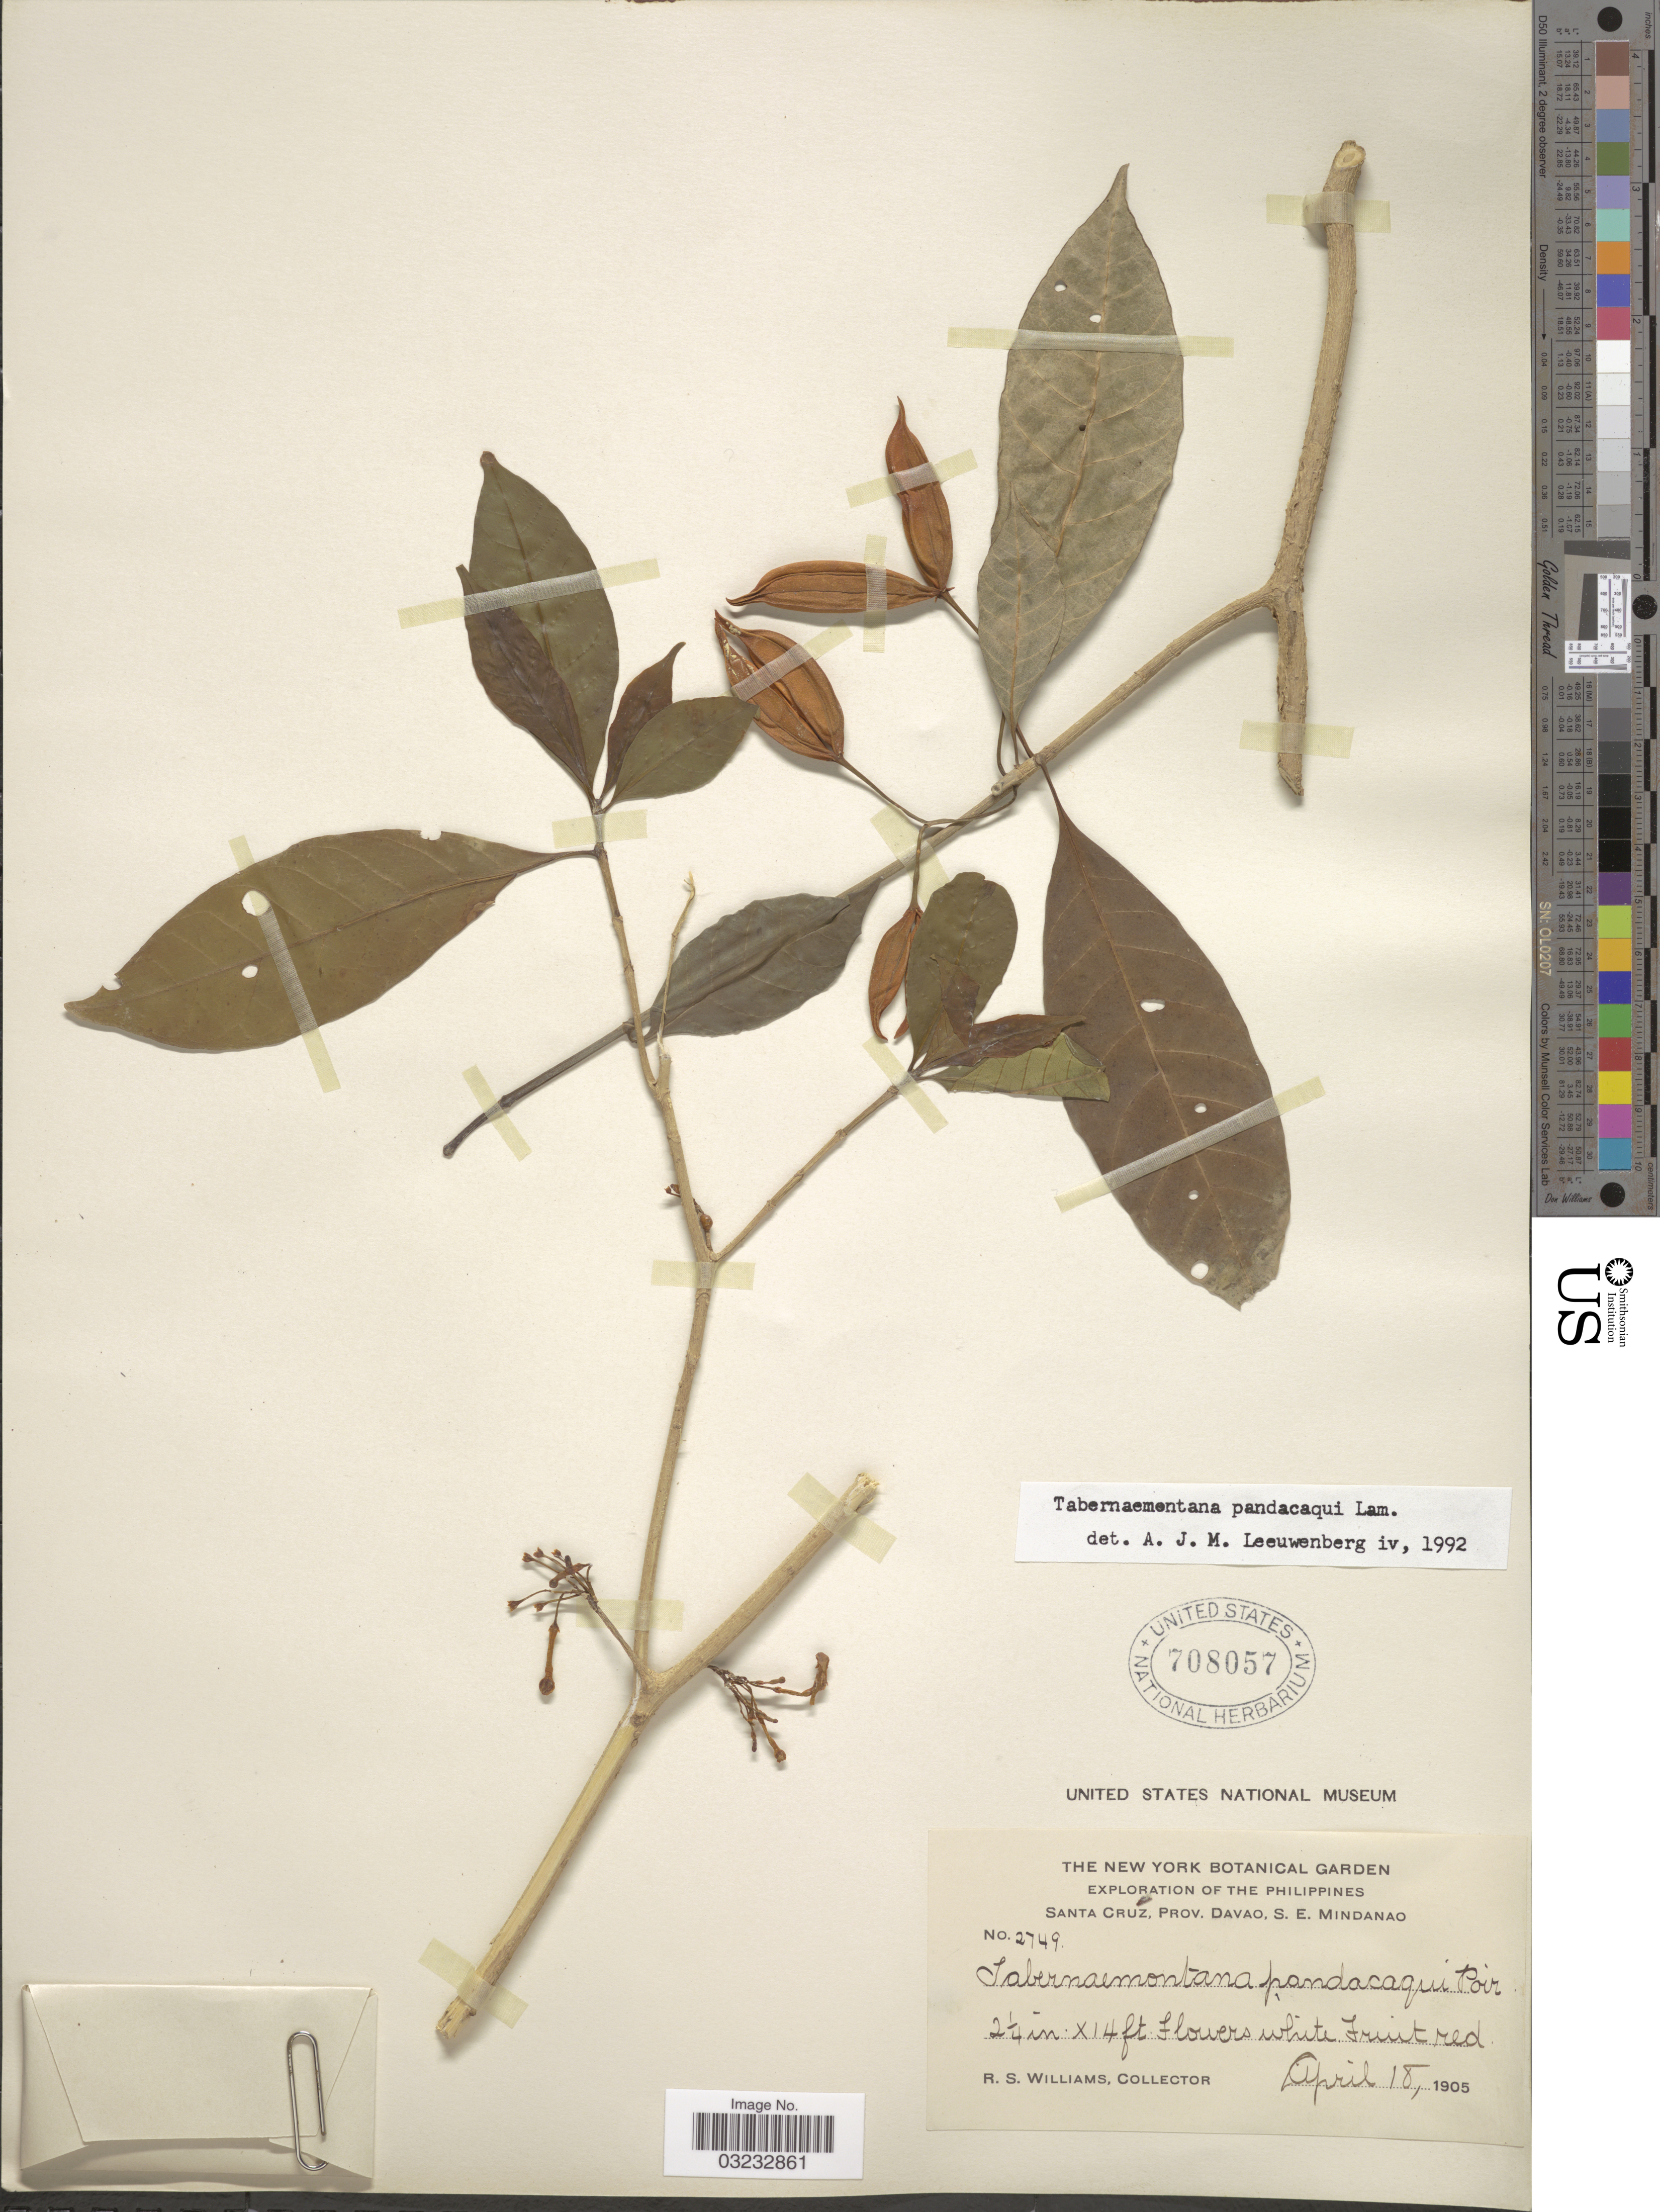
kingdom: Plantae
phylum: Tracheophyta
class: Magnoliopsida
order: Gentianales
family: Apocynaceae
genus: Tabernaemontana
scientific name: Tabernaemontana pandacaqui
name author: Poir.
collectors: R. S. Williams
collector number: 2749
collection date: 1905-04-18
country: Philippines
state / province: Davao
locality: Santa Cruz, Prov. Davao, S.E. Mindanao.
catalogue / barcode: US 708057